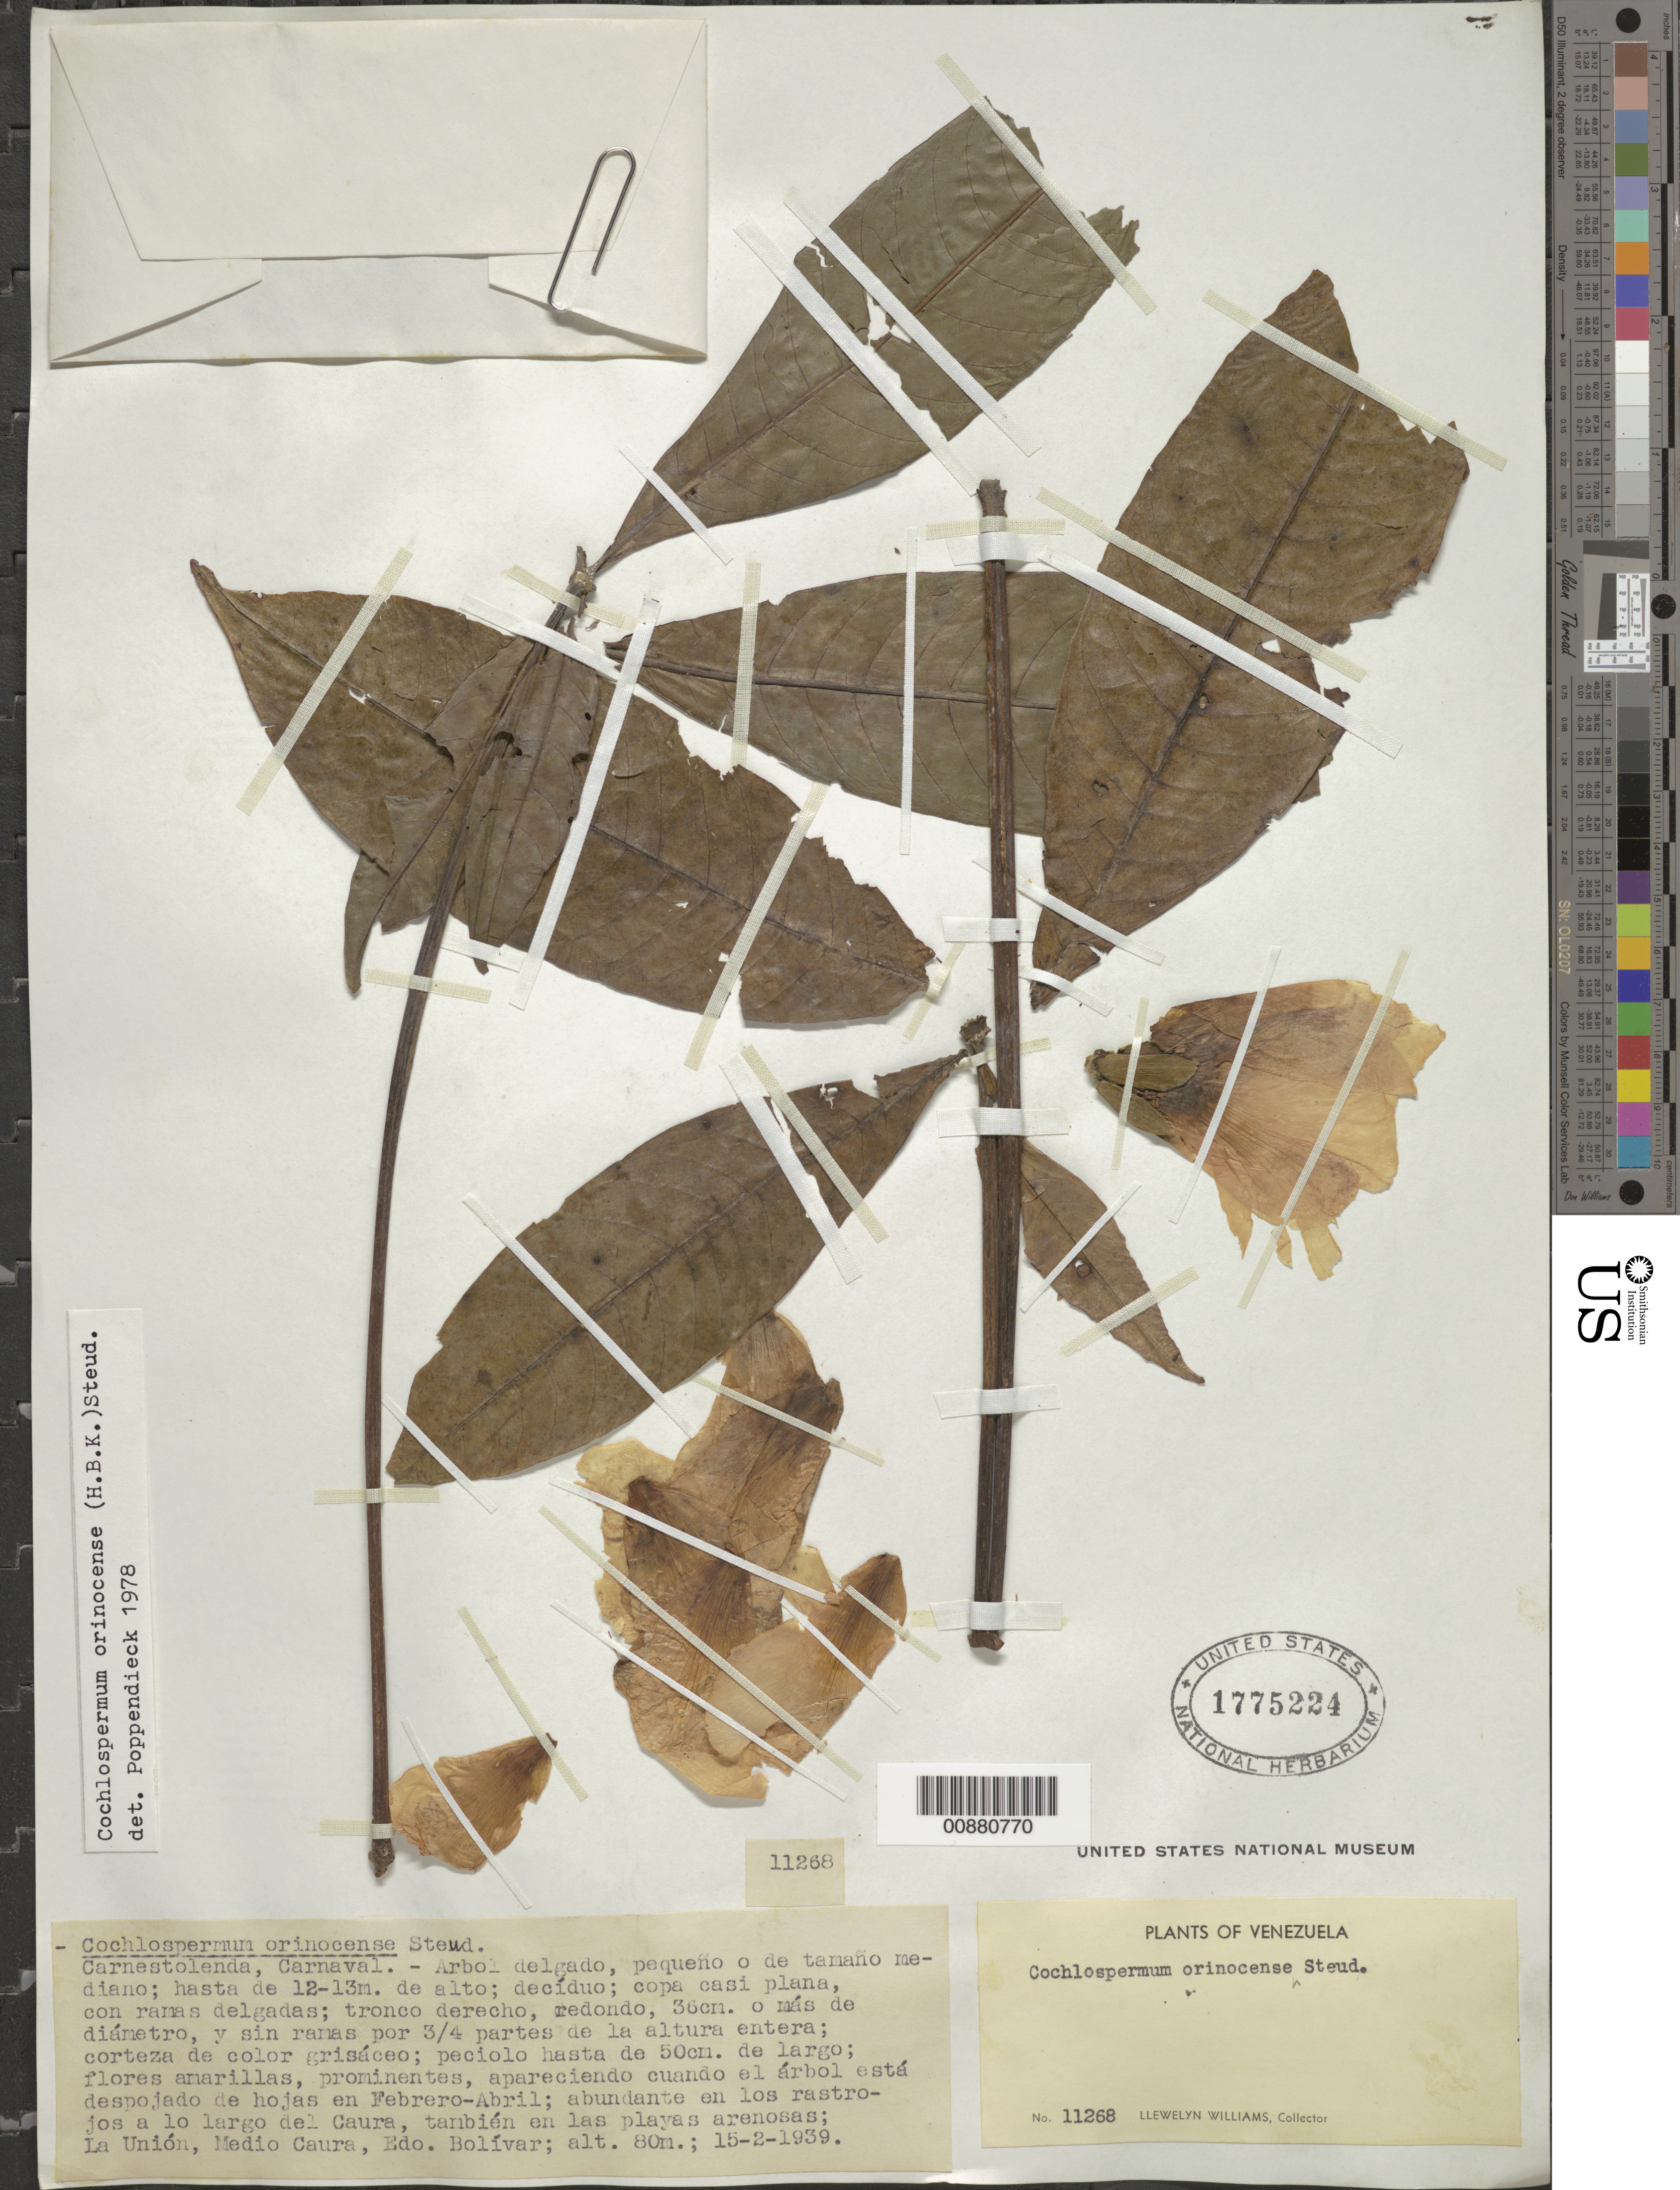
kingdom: Plantae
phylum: Tracheophyta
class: Magnoliopsida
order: Malvales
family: Cochlospermaceae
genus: Cochlospermum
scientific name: Cochlospermum orinocense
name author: (Kunth) Steud.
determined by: Poppendieck, H.-H., (HBG), Institut fur Allgemeine Botanik und Botanischer Garten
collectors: Ll. Williams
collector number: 11268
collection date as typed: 15-Feb-39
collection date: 1939-02-15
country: Venezuela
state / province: Bolívar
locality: La Unión, Medio Caura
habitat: Playas arenosas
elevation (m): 80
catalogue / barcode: US 1775224